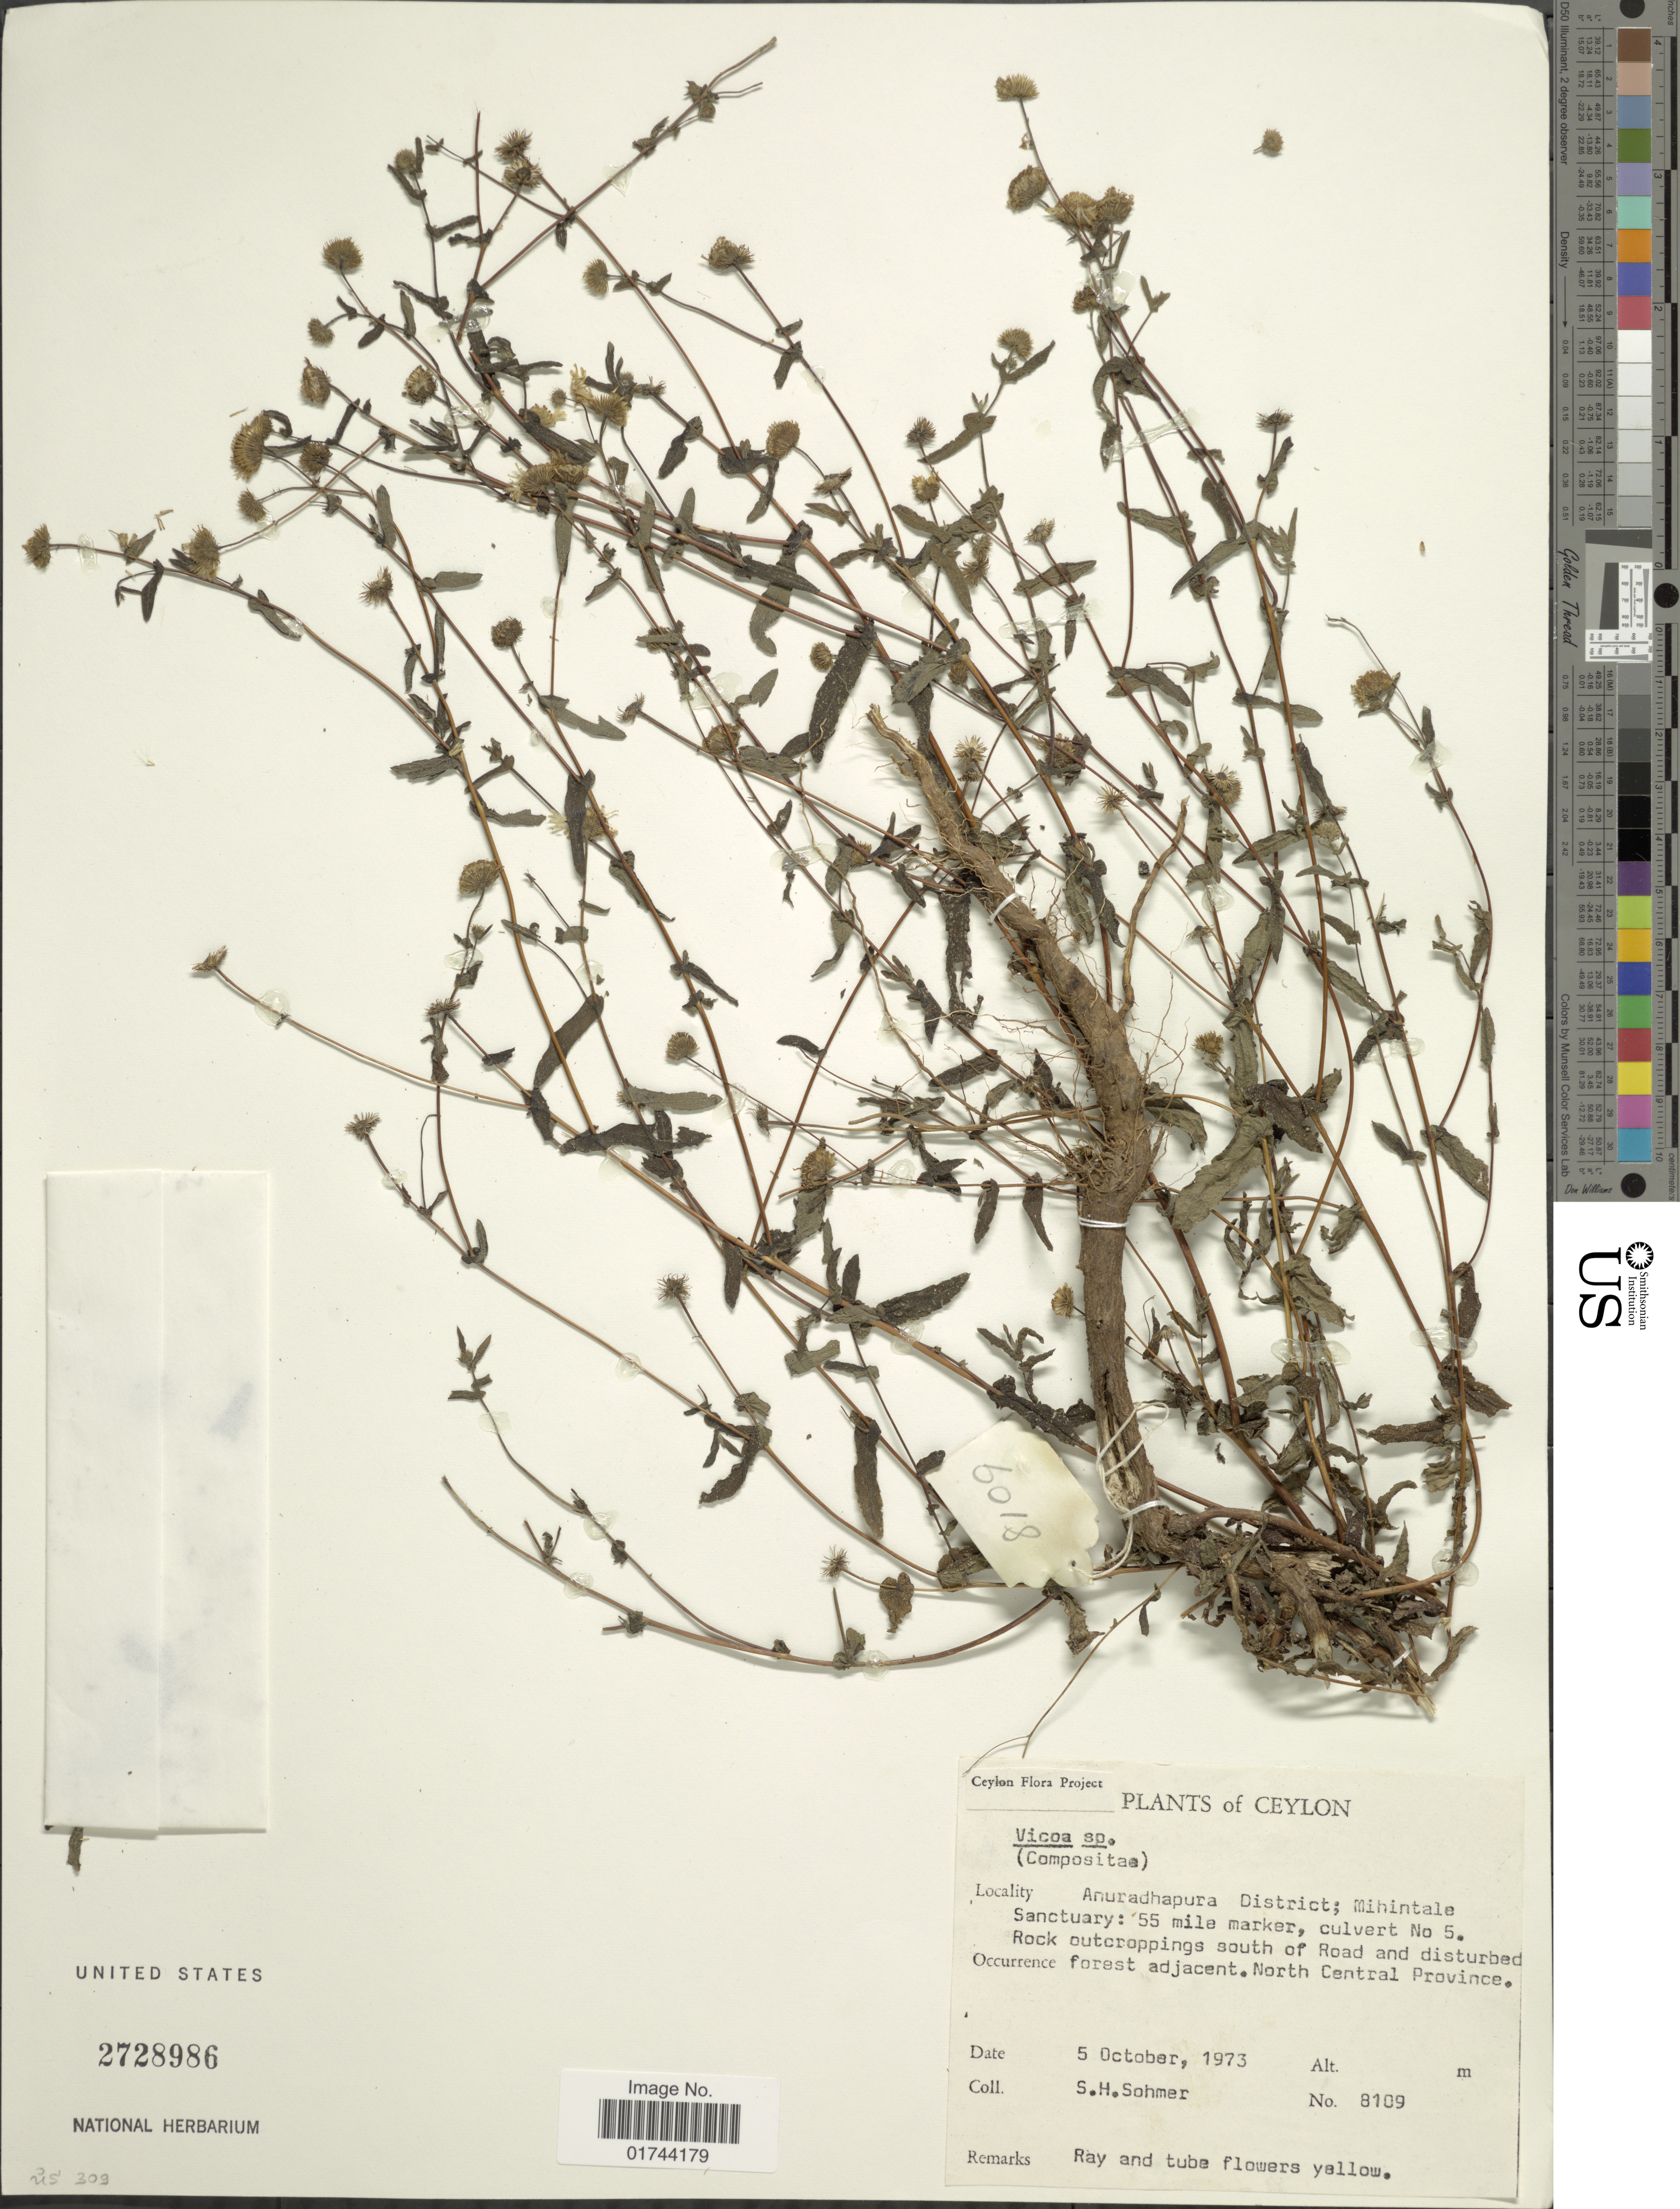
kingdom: Plantae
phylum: Tracheophyta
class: Magnoliopsida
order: Asterales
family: Asteraceae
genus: Inula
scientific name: Inula sp.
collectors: S. H. Sohmer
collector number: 8109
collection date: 1973-10-05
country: Sri Lanka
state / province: North Central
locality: Anuradhapura District; Mihintale Sanctuary: 55 mile marker, culvert No 5., Rock outcroppings south of Road and disturbed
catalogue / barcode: US 2728986